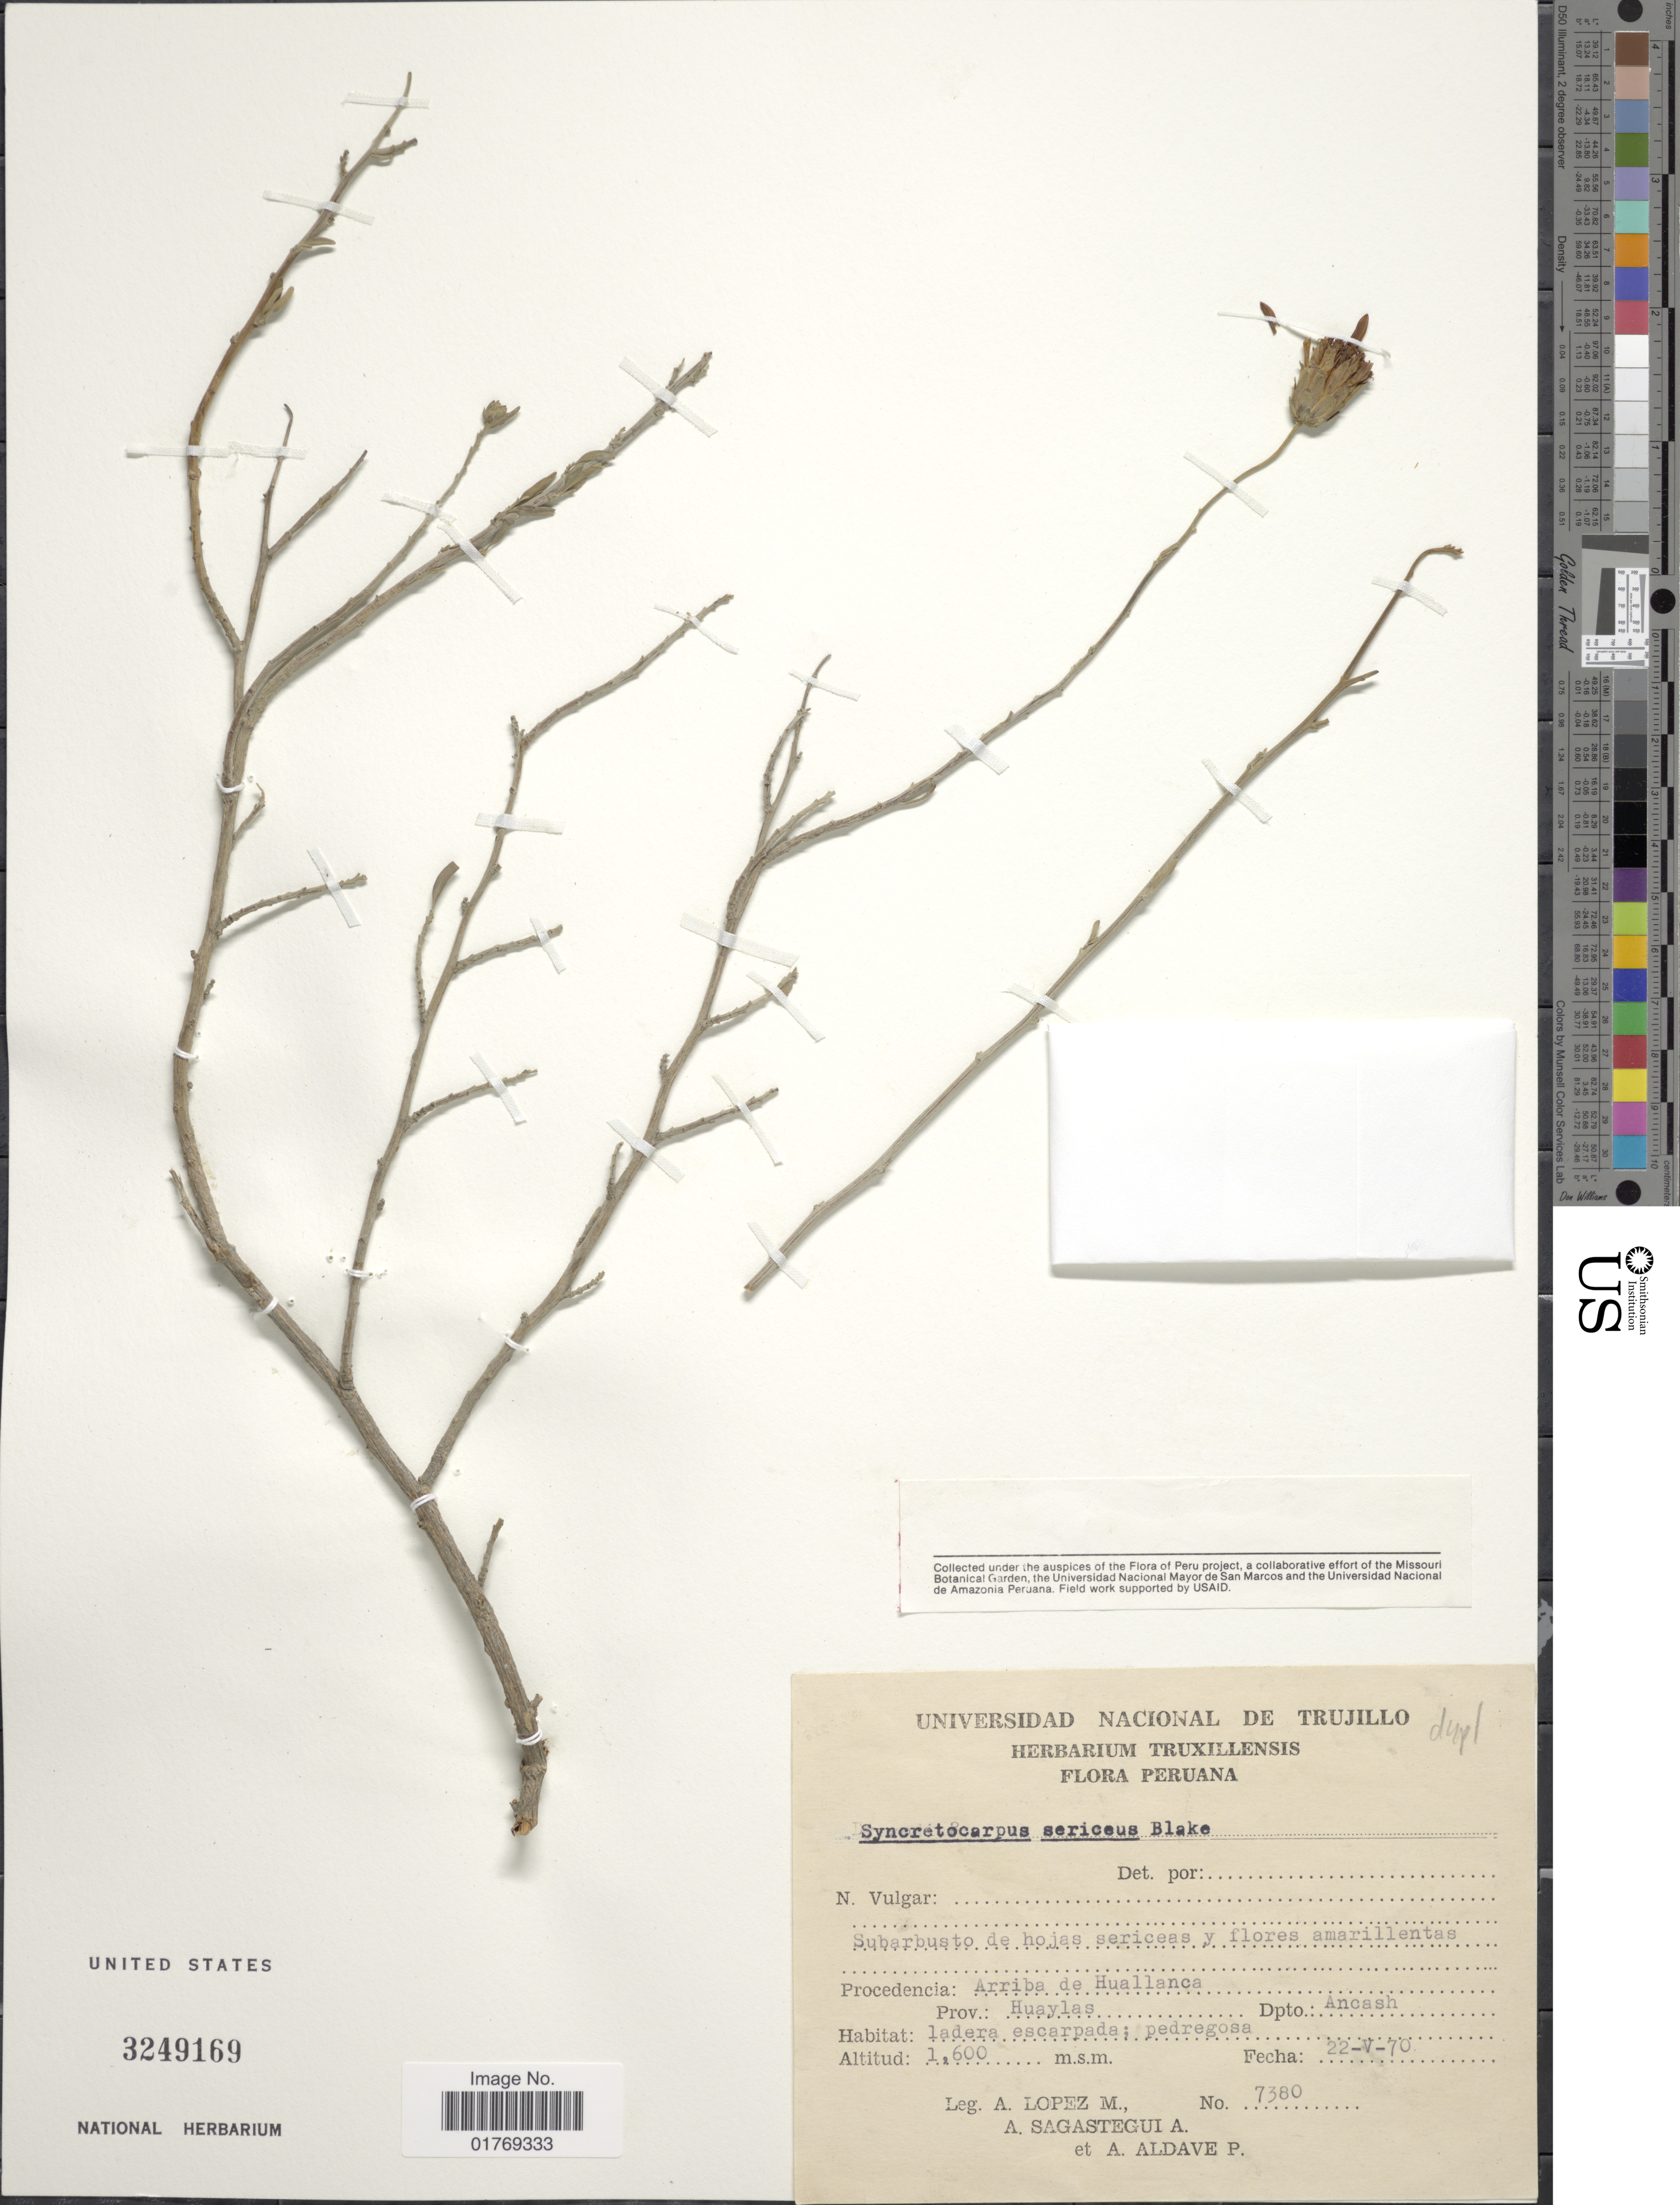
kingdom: Plantae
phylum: Tracheophyta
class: Magnoliopsida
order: Asterales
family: Asteraceae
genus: Syncretocarpus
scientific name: Syncretocarpus sericeus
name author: S.F. Blake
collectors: A. López M., A. Sagástegui A. & A. Aldave P.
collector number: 7380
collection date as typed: Transcribed d/m/y: 22/5/70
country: Peru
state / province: Ancash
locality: Arriba de Huallanca. Prov.: Huaylas. Dpto.: Ancash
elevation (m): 1600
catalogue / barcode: US 3249169